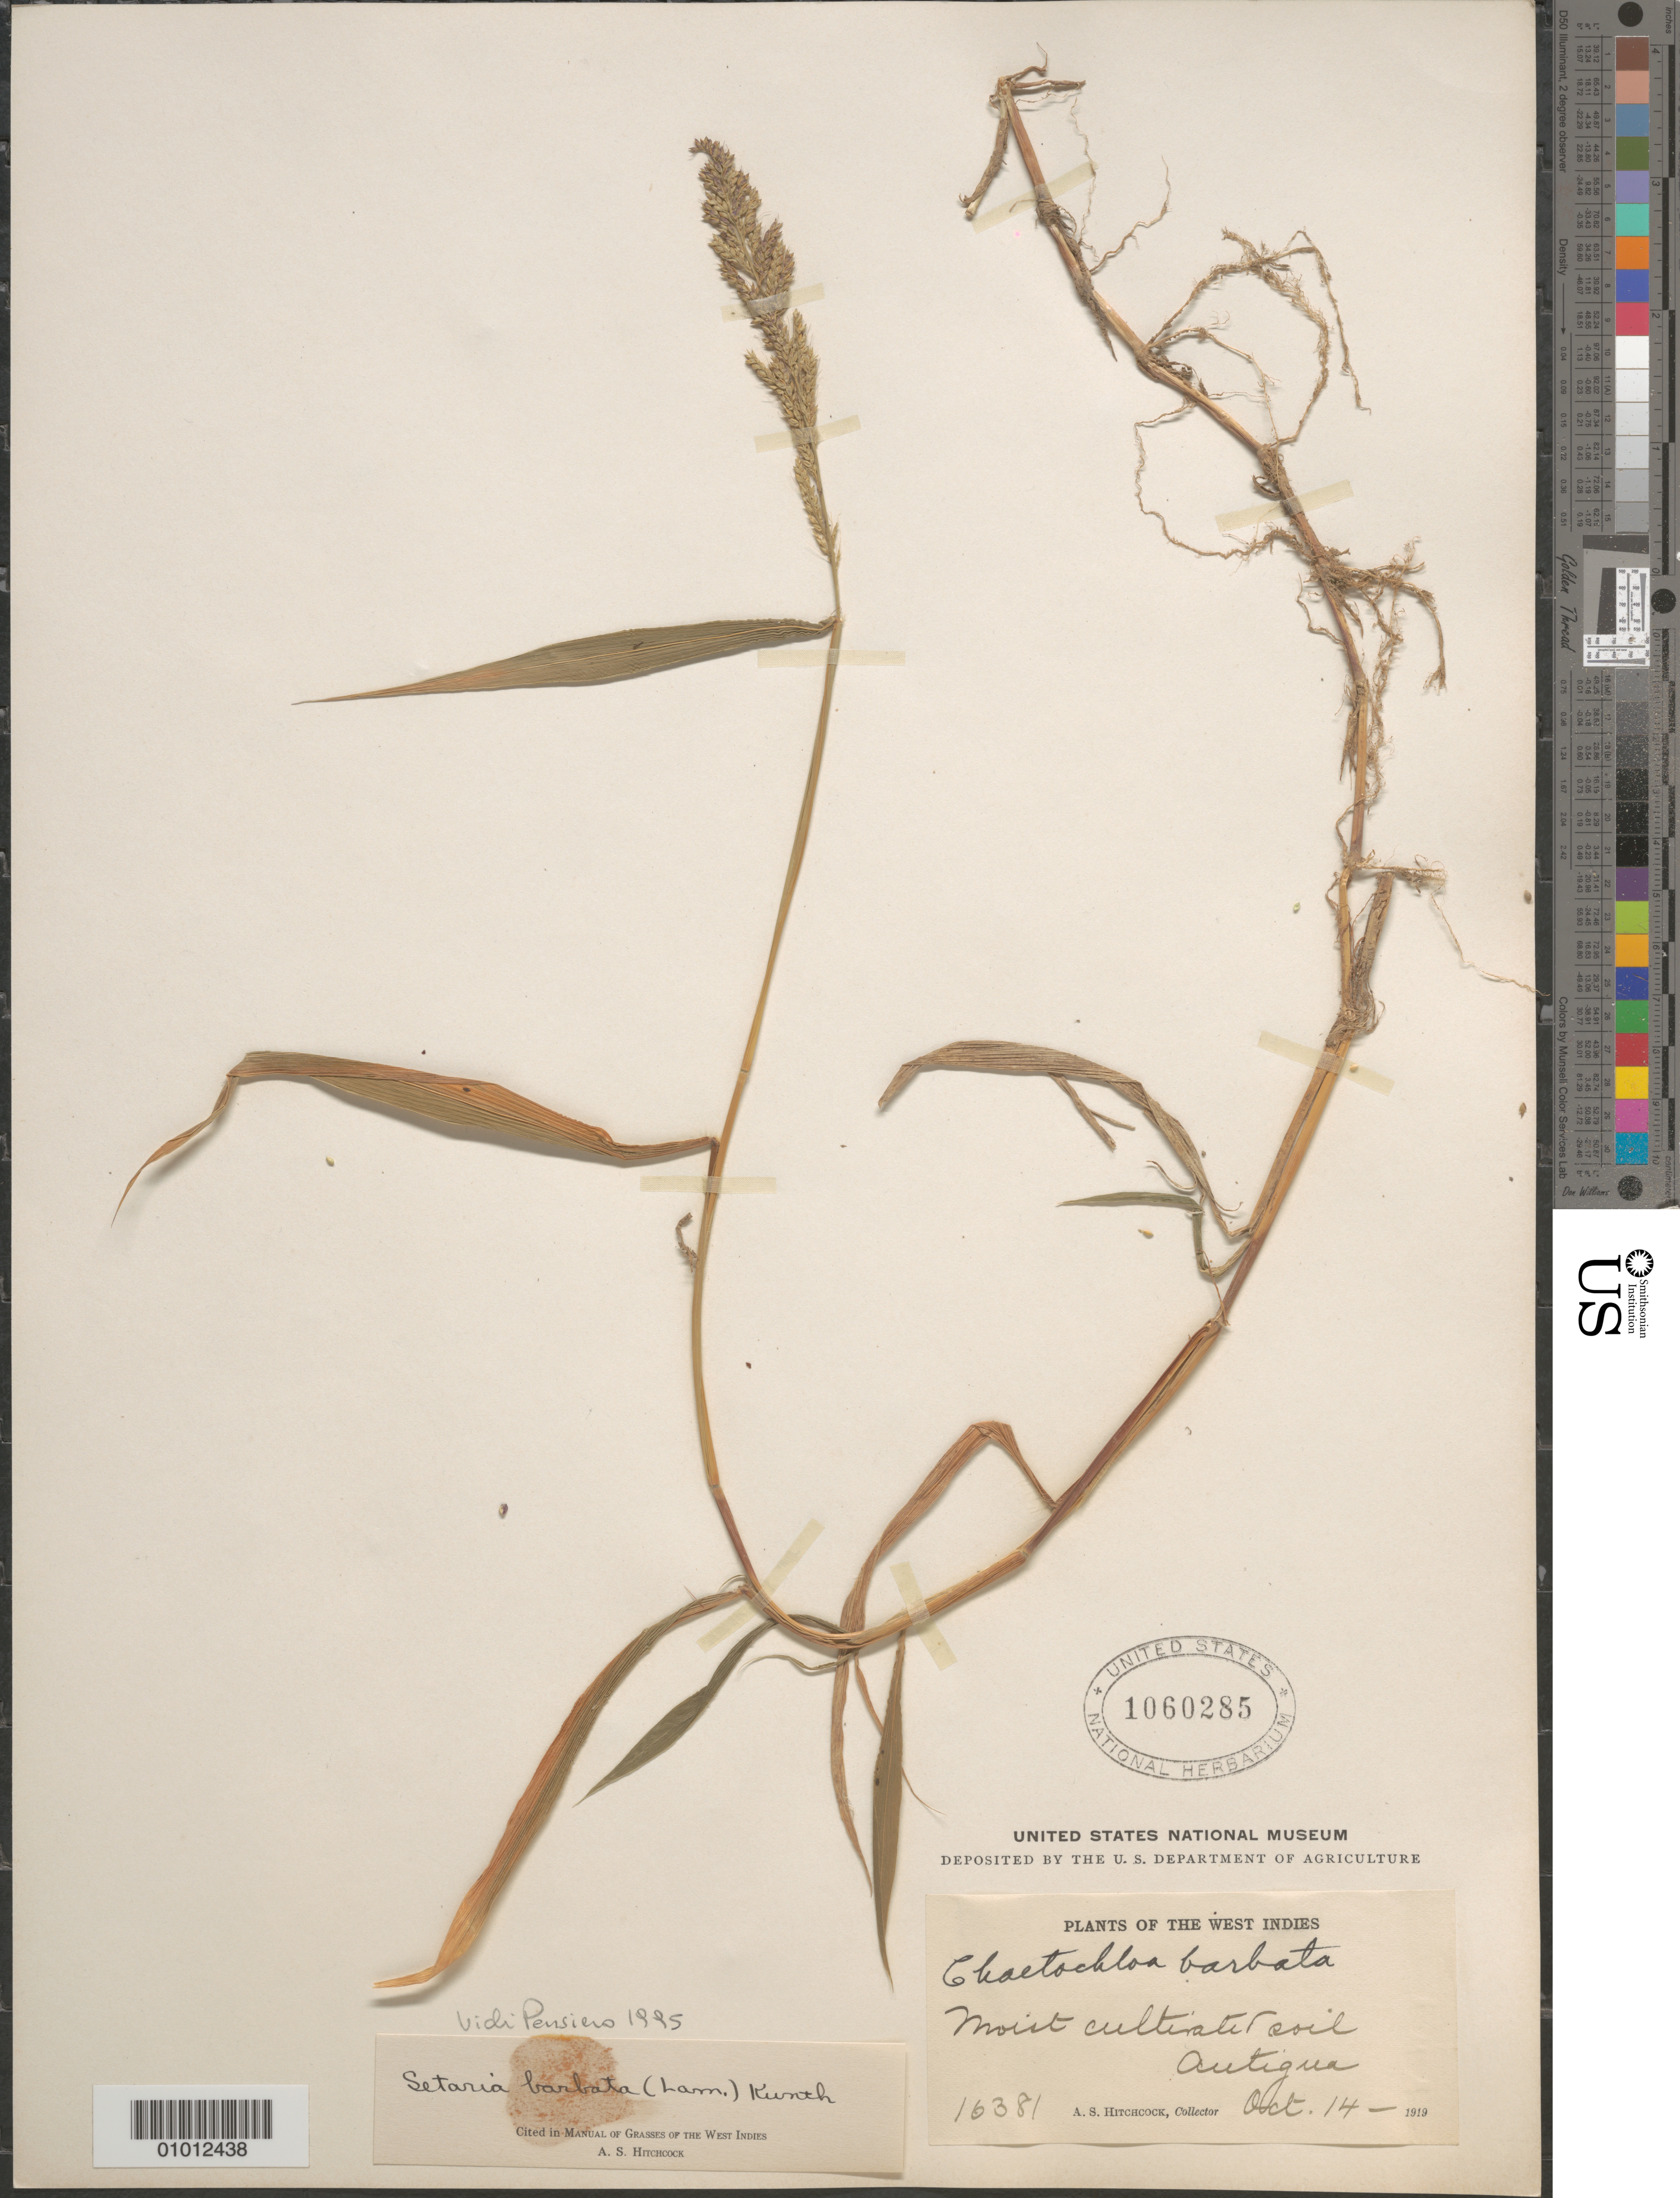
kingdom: Plantae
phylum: Tracheophyta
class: Liliopsida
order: Poales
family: Poaceae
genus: Setaria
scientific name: Setaria barbata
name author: (Lam.) Kunth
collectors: A. S. Hitchcock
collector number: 16381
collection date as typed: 14 Oct 1919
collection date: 1919-10-14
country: Antigua and Barbuda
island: Antigua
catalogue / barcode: US 1060285